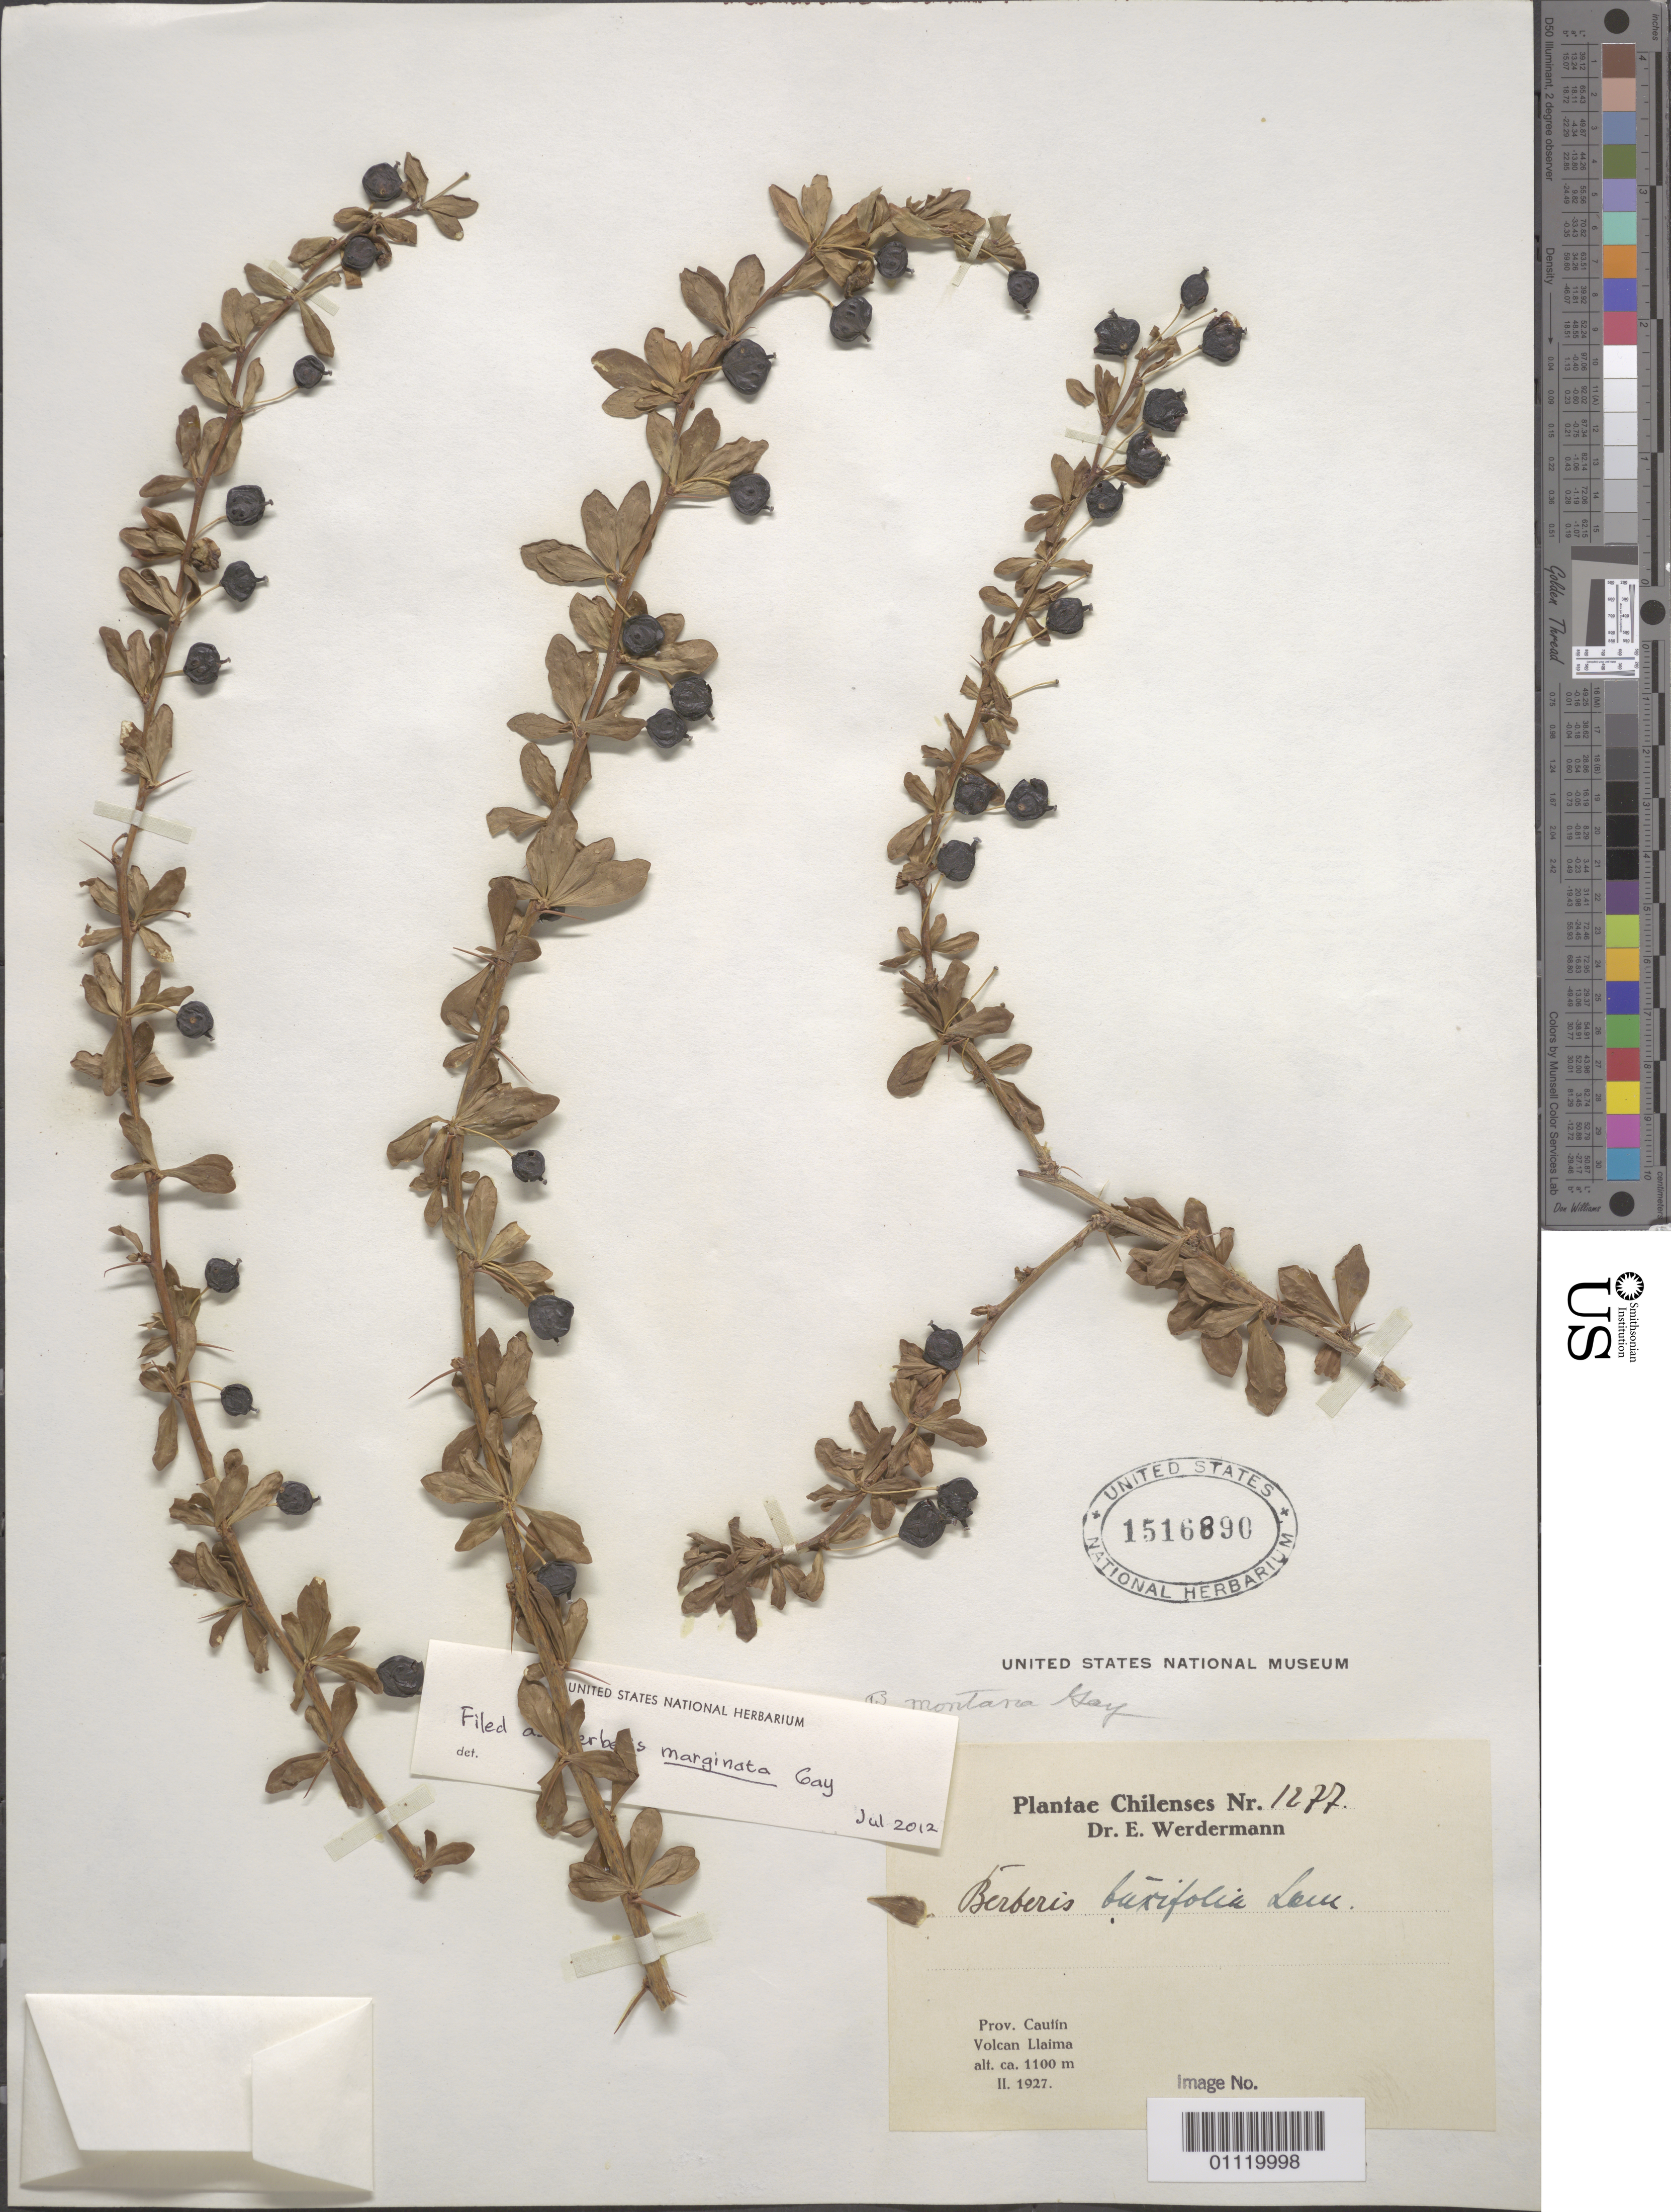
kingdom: Plantae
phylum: Tracheophyta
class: Magnoliopsida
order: Ranunculales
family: Berberidaceae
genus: Berberis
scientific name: Berberis marginata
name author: Gay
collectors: E. Wedermann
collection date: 1927-02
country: Chile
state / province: Araucanía (IX)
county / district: Cautin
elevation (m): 1100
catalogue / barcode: US 1516890